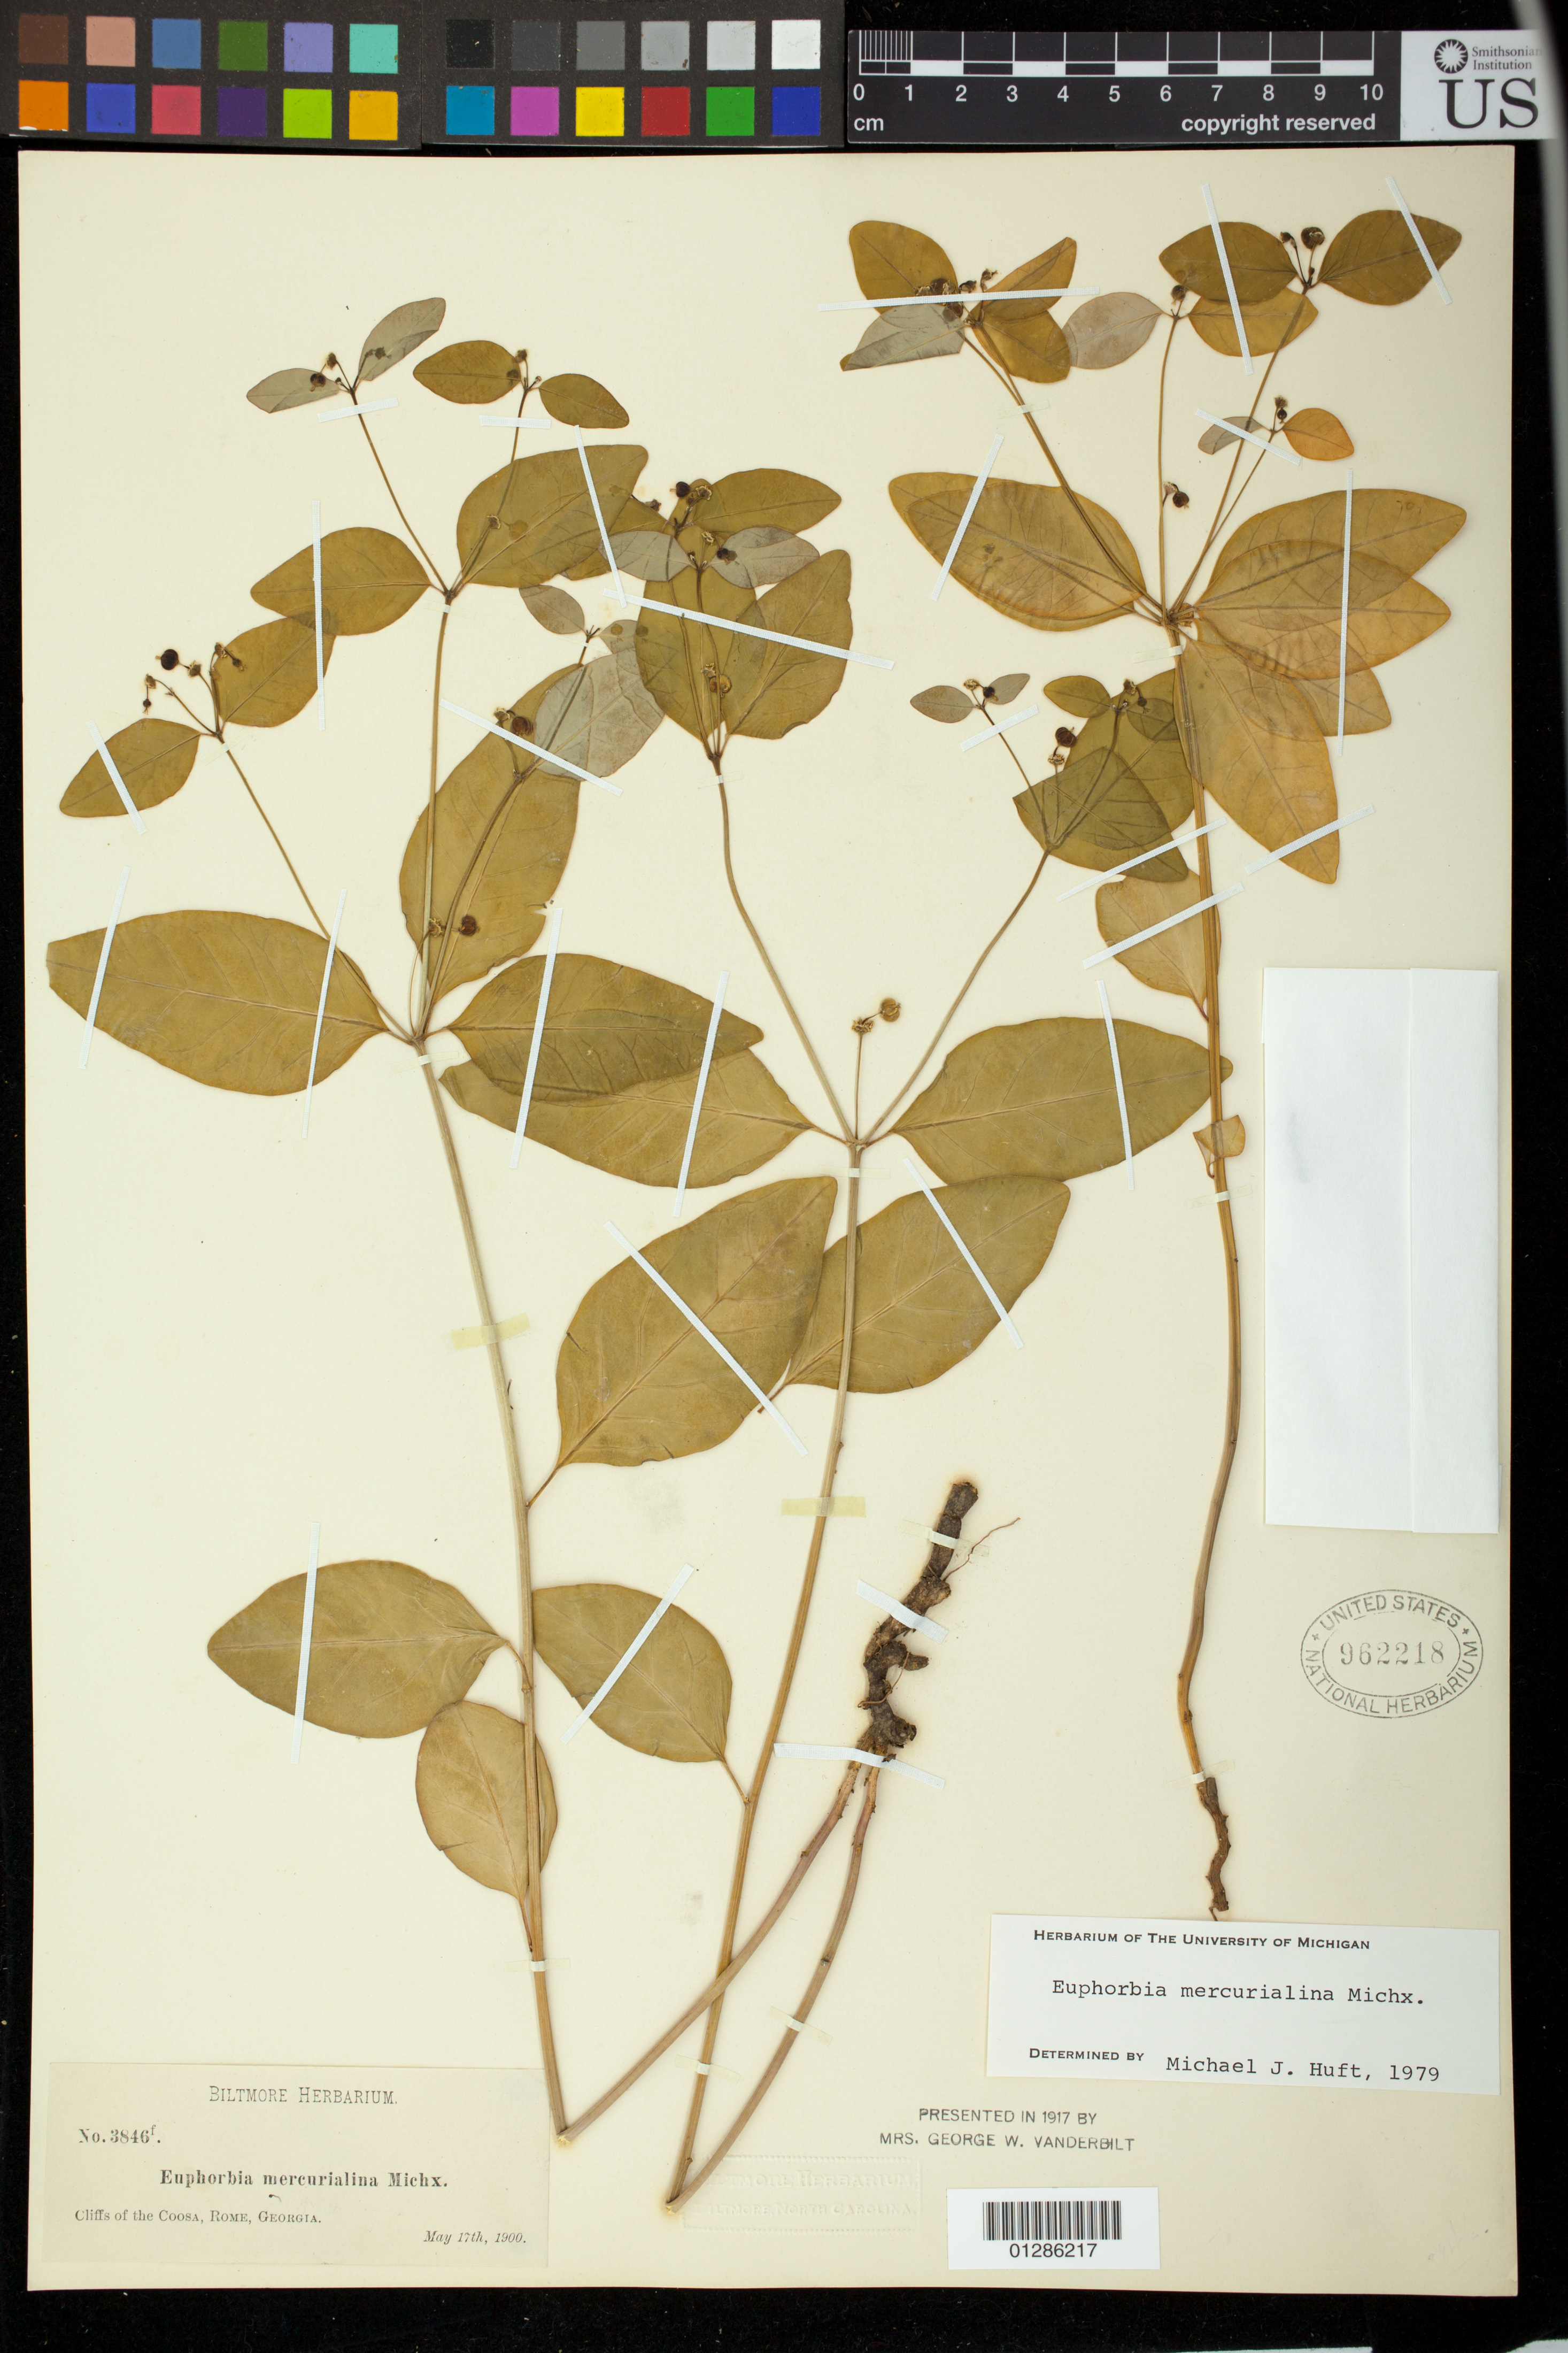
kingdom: Plantae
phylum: Tracheophyta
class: Magnoliopsida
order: Malpighiales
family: Euphorbiaceae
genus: Euphorbia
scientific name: Euphorbia mercurialina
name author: Michx.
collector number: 3846f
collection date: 1900-05-17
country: United States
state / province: Georgia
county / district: Floyd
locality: Cliffs of the Coosa, Rome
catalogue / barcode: US 962218